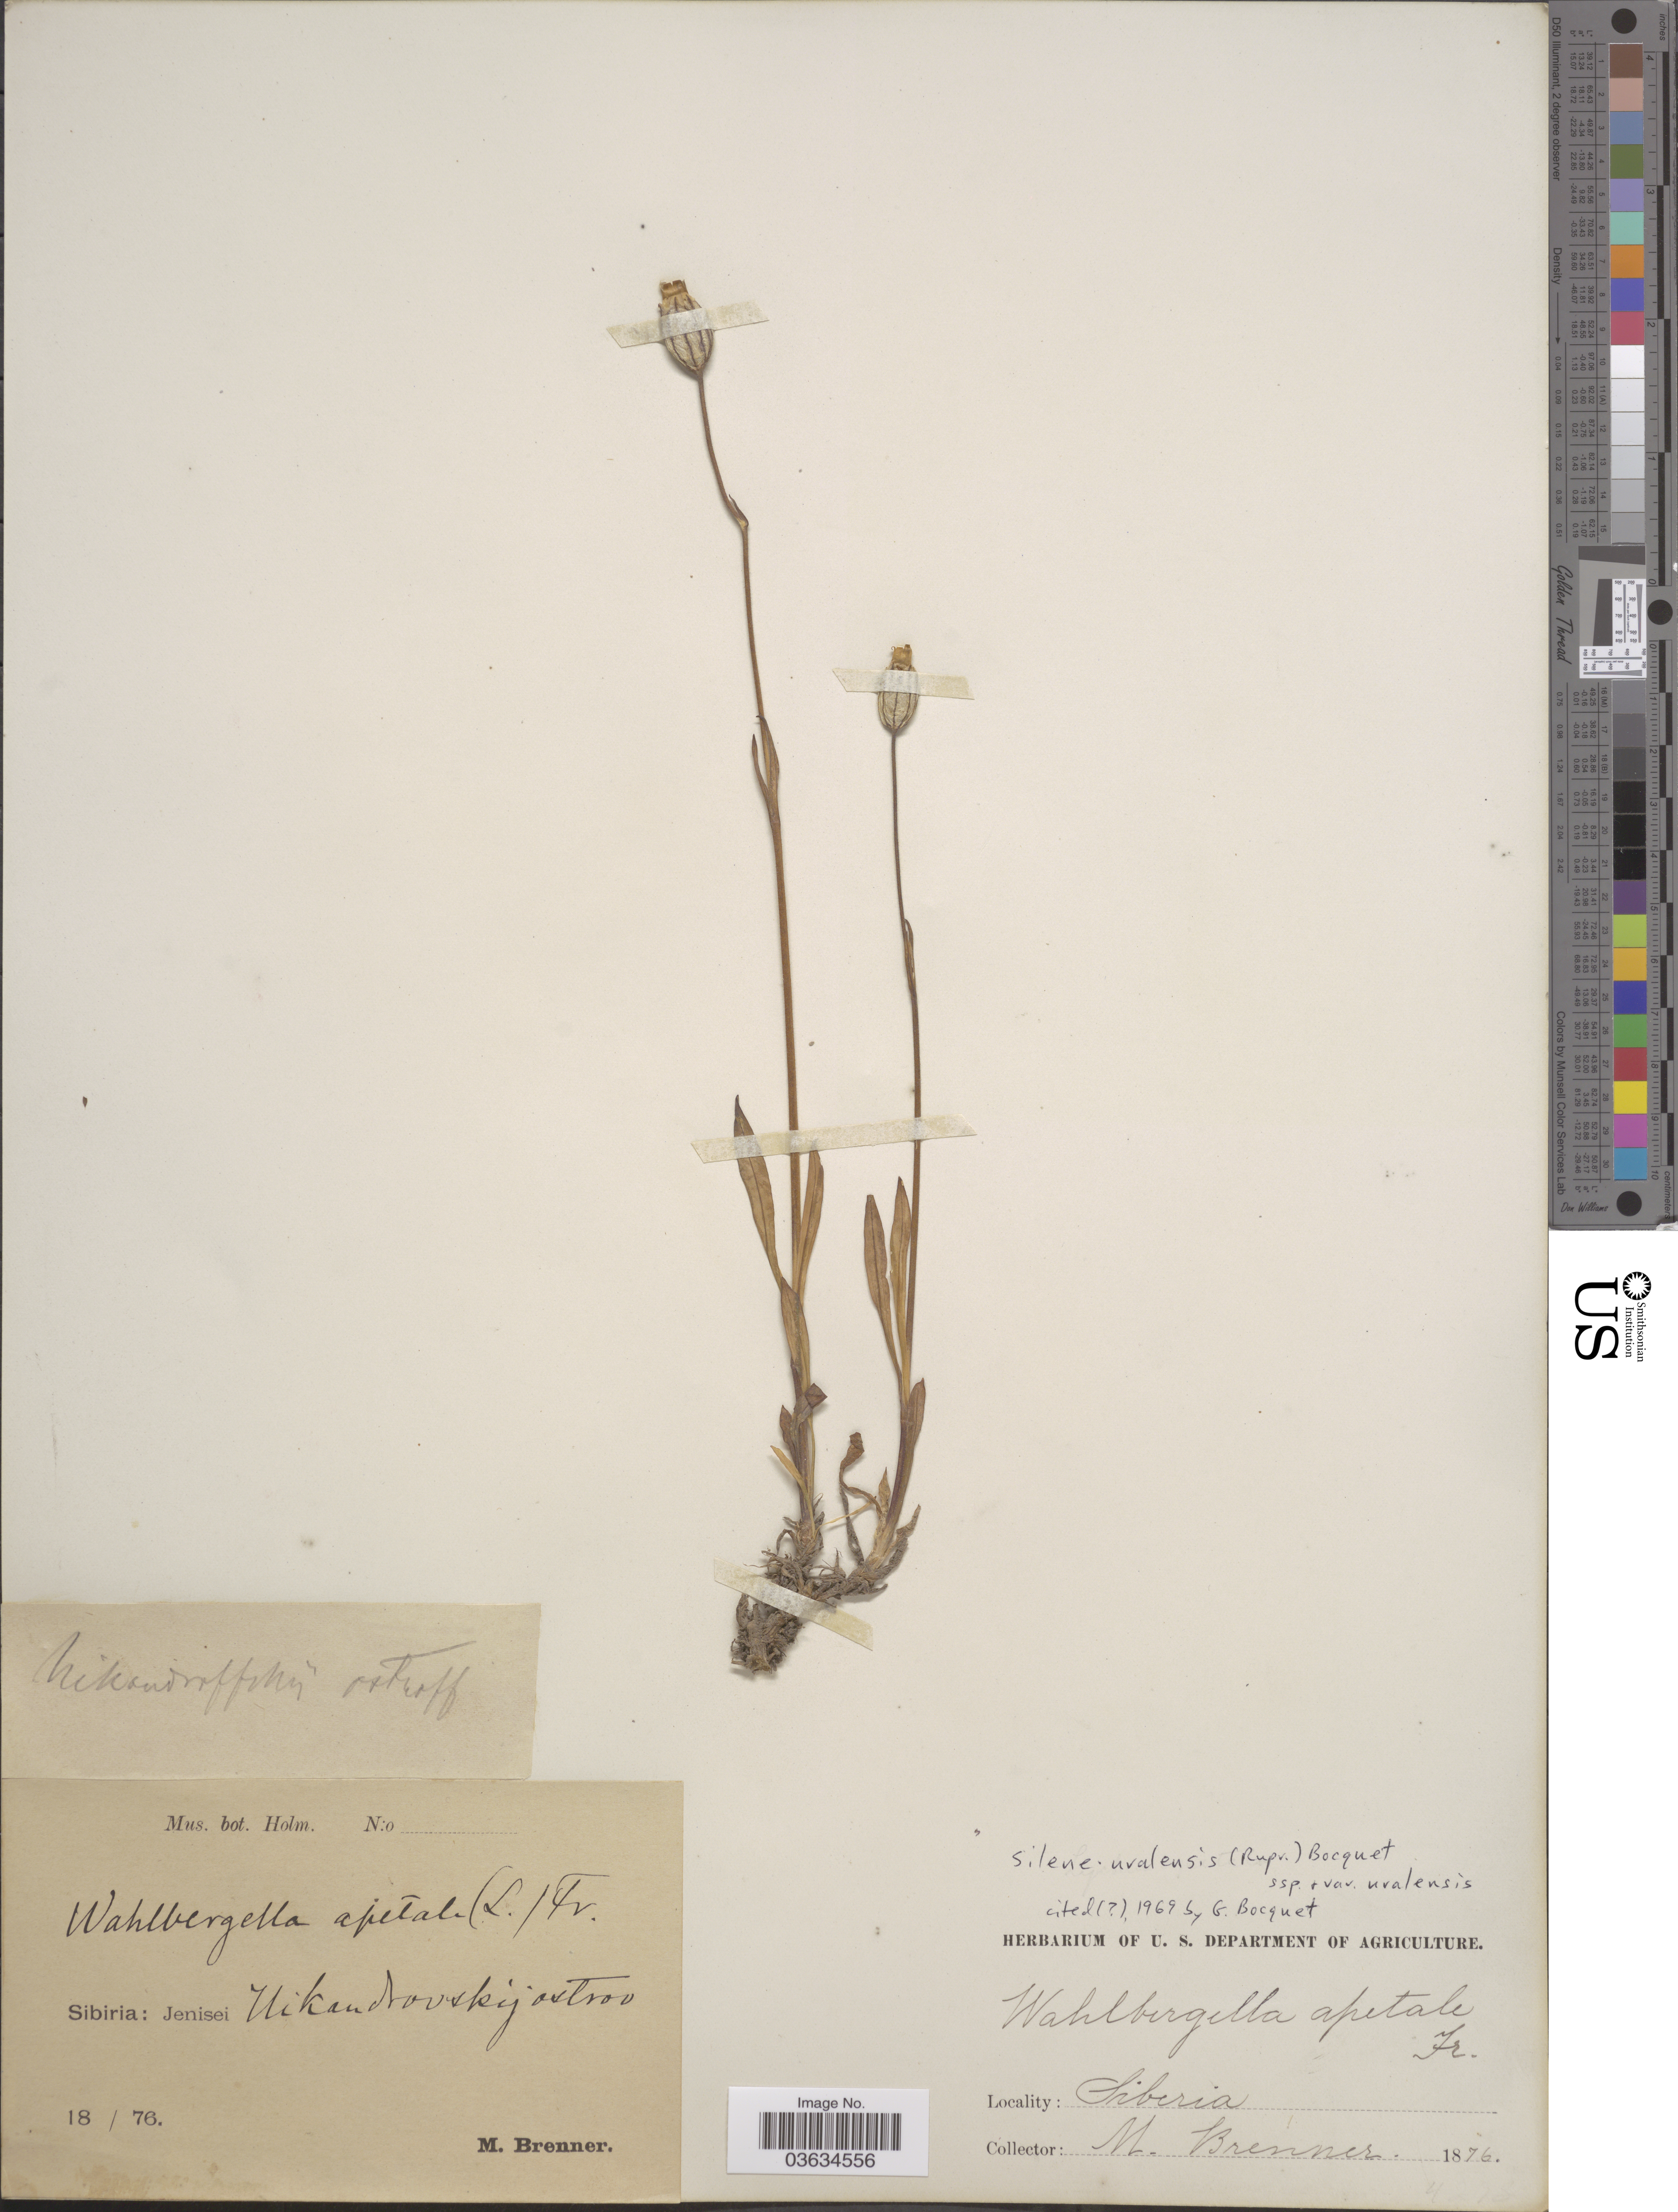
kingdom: Plantae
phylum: Tracheophyta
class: Magnoliopsida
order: Caryophyllales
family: Caryophyllaceae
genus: Silene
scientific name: Silene uralensis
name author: (Rupr.) Bocquet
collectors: M. Brenner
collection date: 1876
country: Russian Federation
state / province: Krasnoyarsk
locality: Sibiria: Jenisei, Nikandrovskiy Isl.